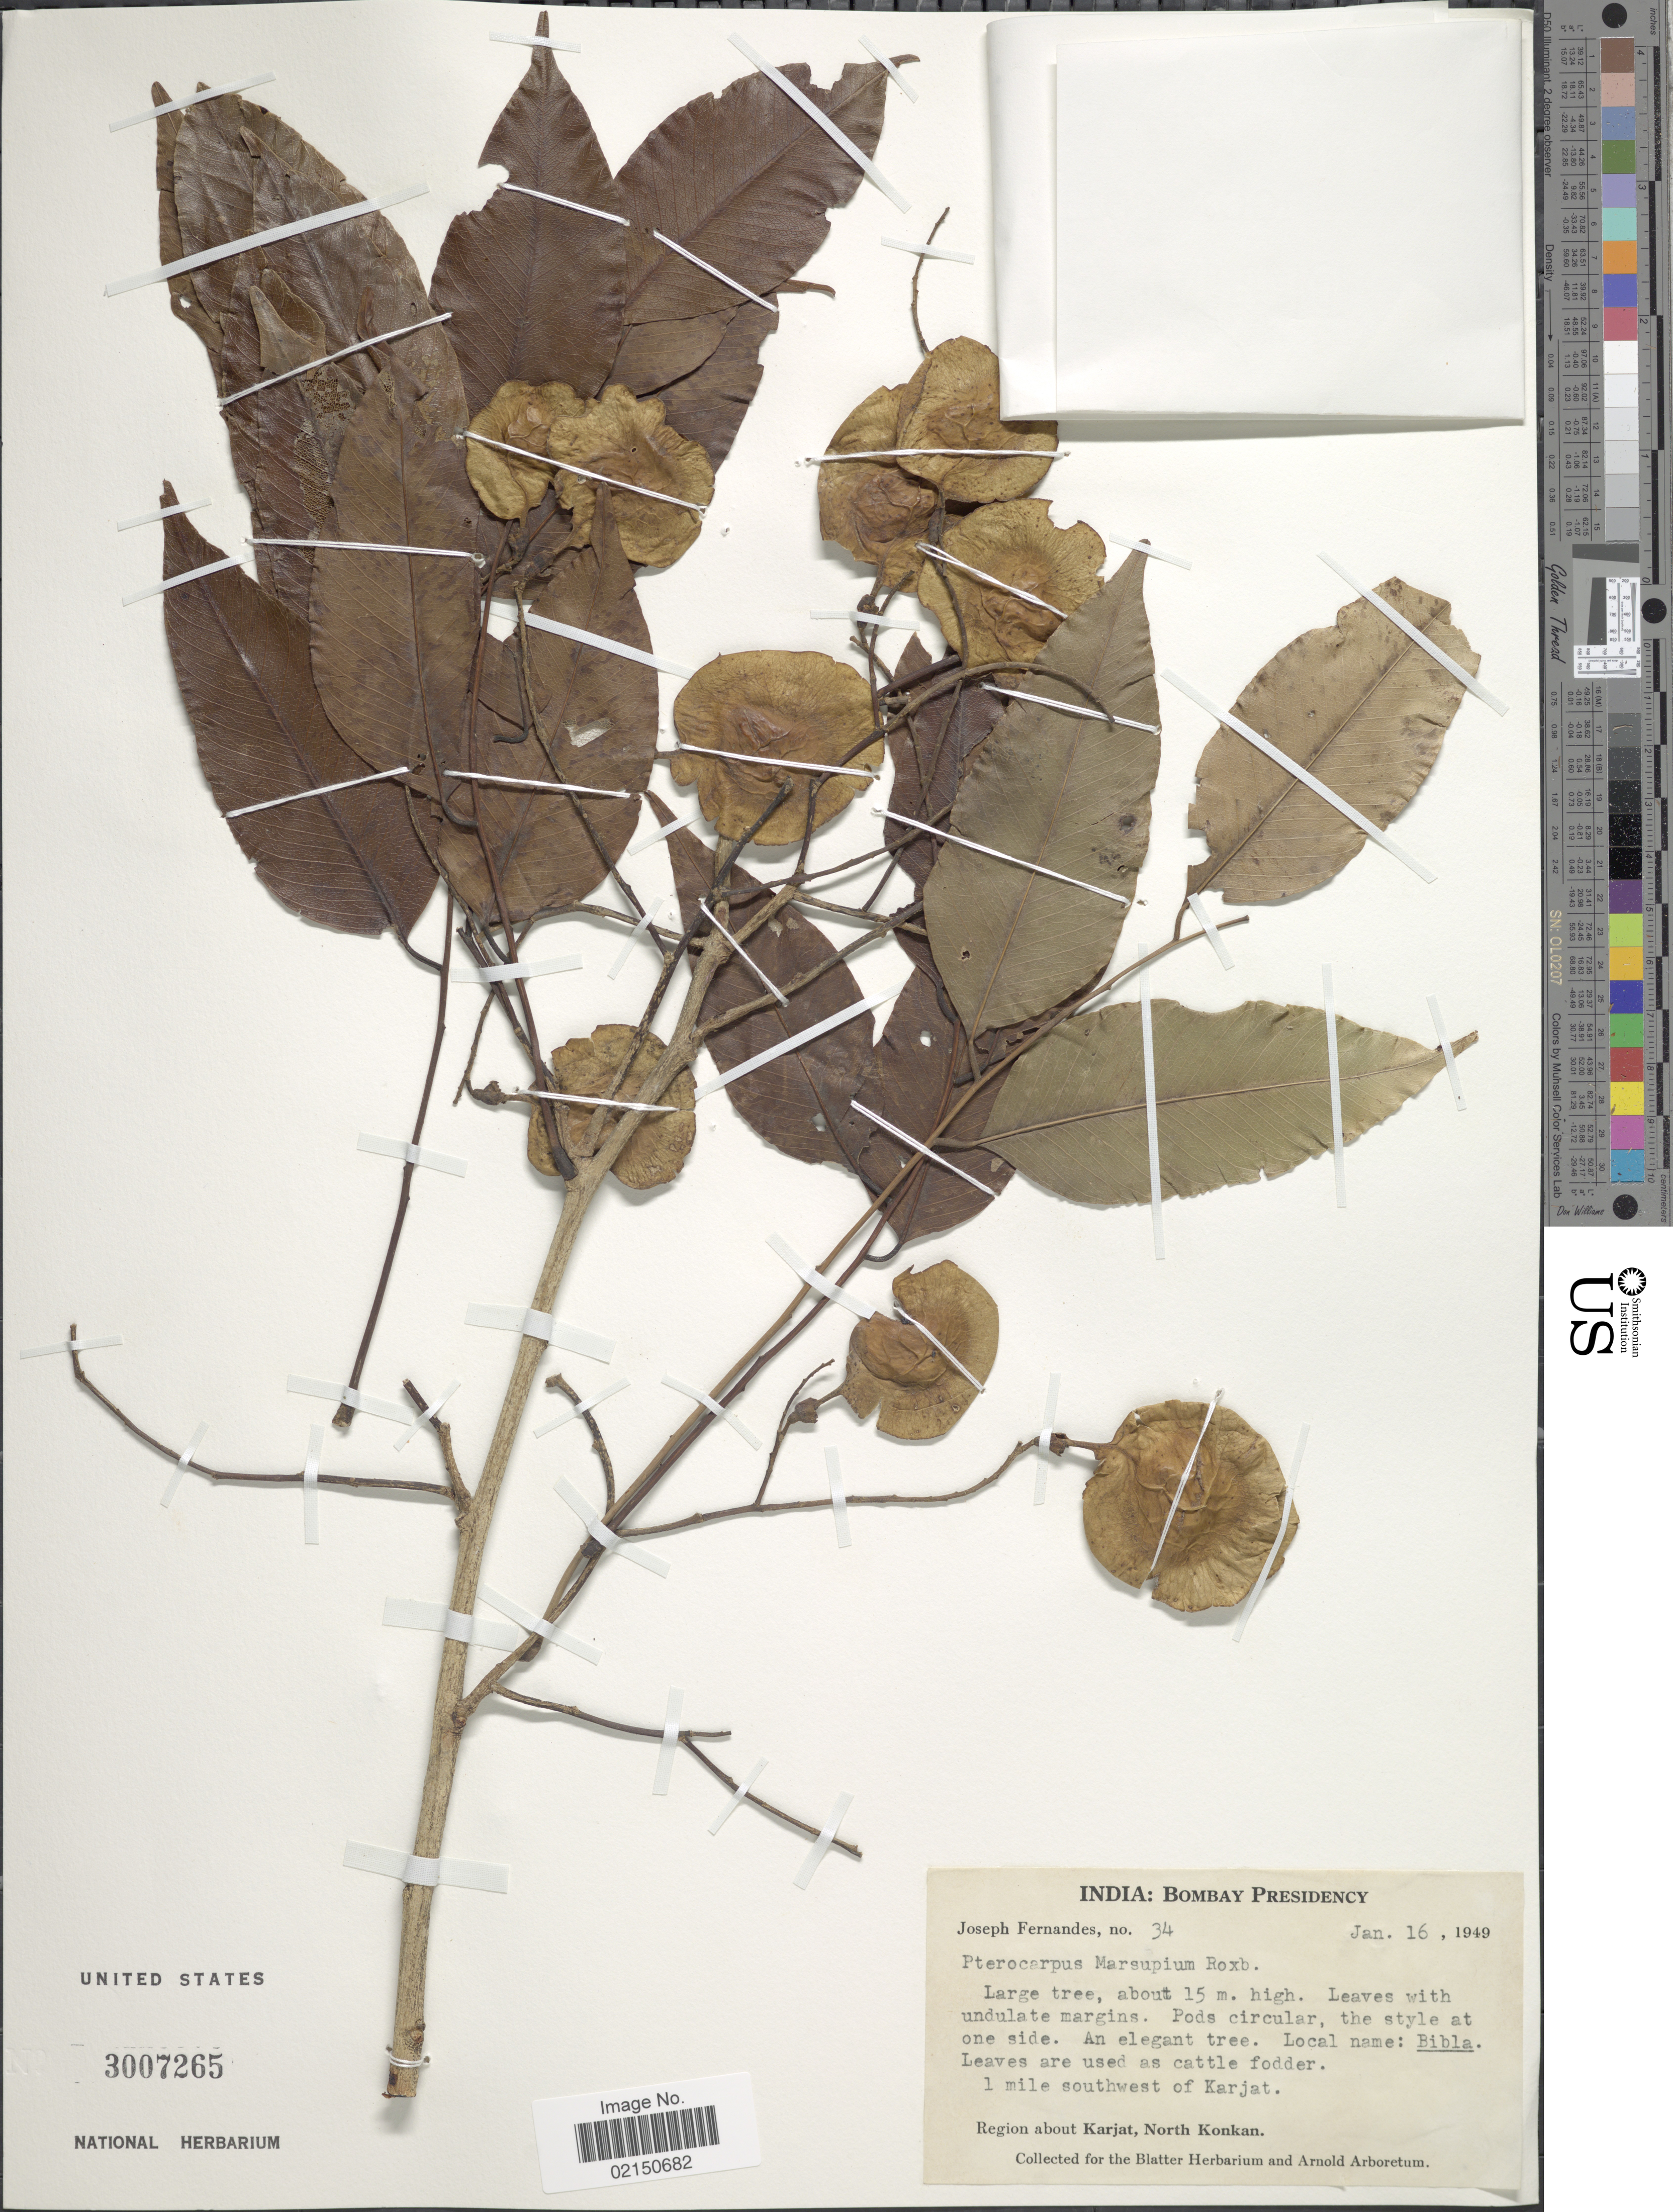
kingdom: Plantae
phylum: Tracheophyta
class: Magnoliopsida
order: Fabales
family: Fabaceae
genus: Pterocarpus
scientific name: Pterocarpus marsupium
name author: Roxb.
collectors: J. Fernandes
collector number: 34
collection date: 1949-01-16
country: India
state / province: Maharashtra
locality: Bombay Presidency. Region about Karjat, North Konkan. 1 miles southwest of Karjat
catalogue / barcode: US 3007265